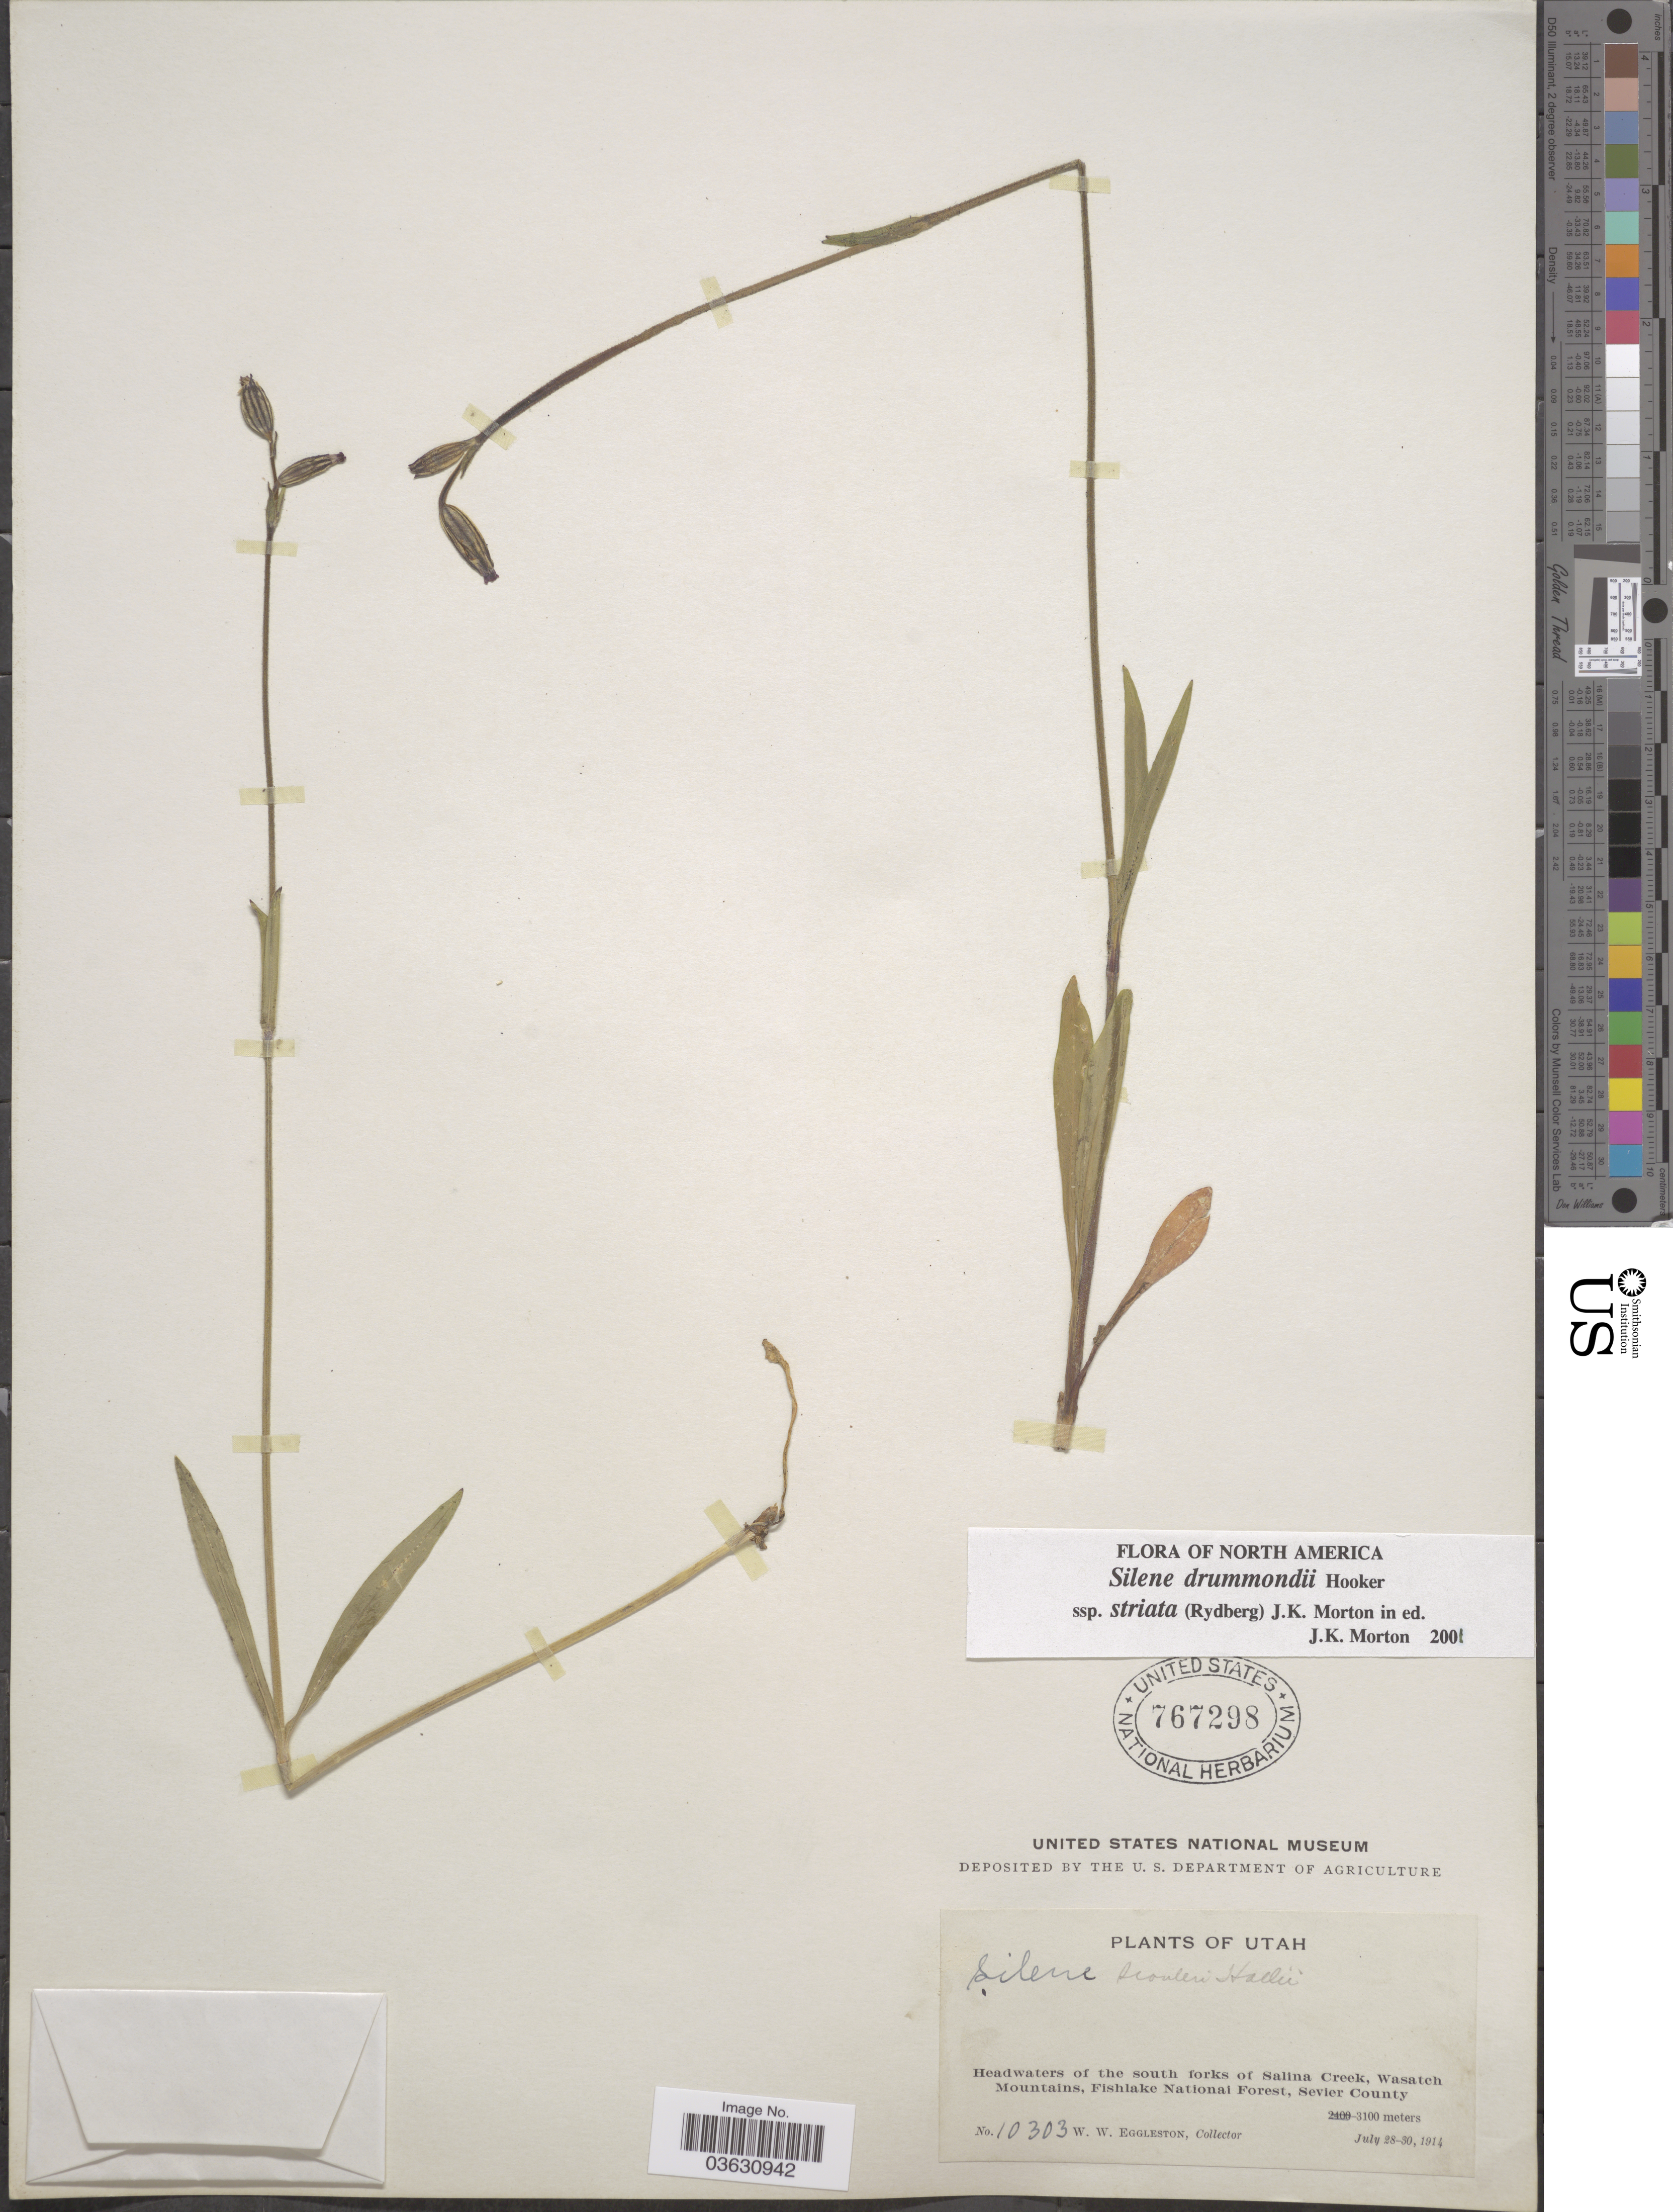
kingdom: Plantae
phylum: Tracheophyta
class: Magnoliopsida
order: Caryophyllales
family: Caryophyllaceae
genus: Silene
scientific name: Silene drummondii var. striata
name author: (Rydb.) Bocquet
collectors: W. W. Eggleston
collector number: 10303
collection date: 1914-07-28/1914-07-30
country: United States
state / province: Utah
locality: Headwaters of the south forks of Salina Creek, Wasatch Mountains, Fishlake National Forest, Sevier County.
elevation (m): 3100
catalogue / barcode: US 767298